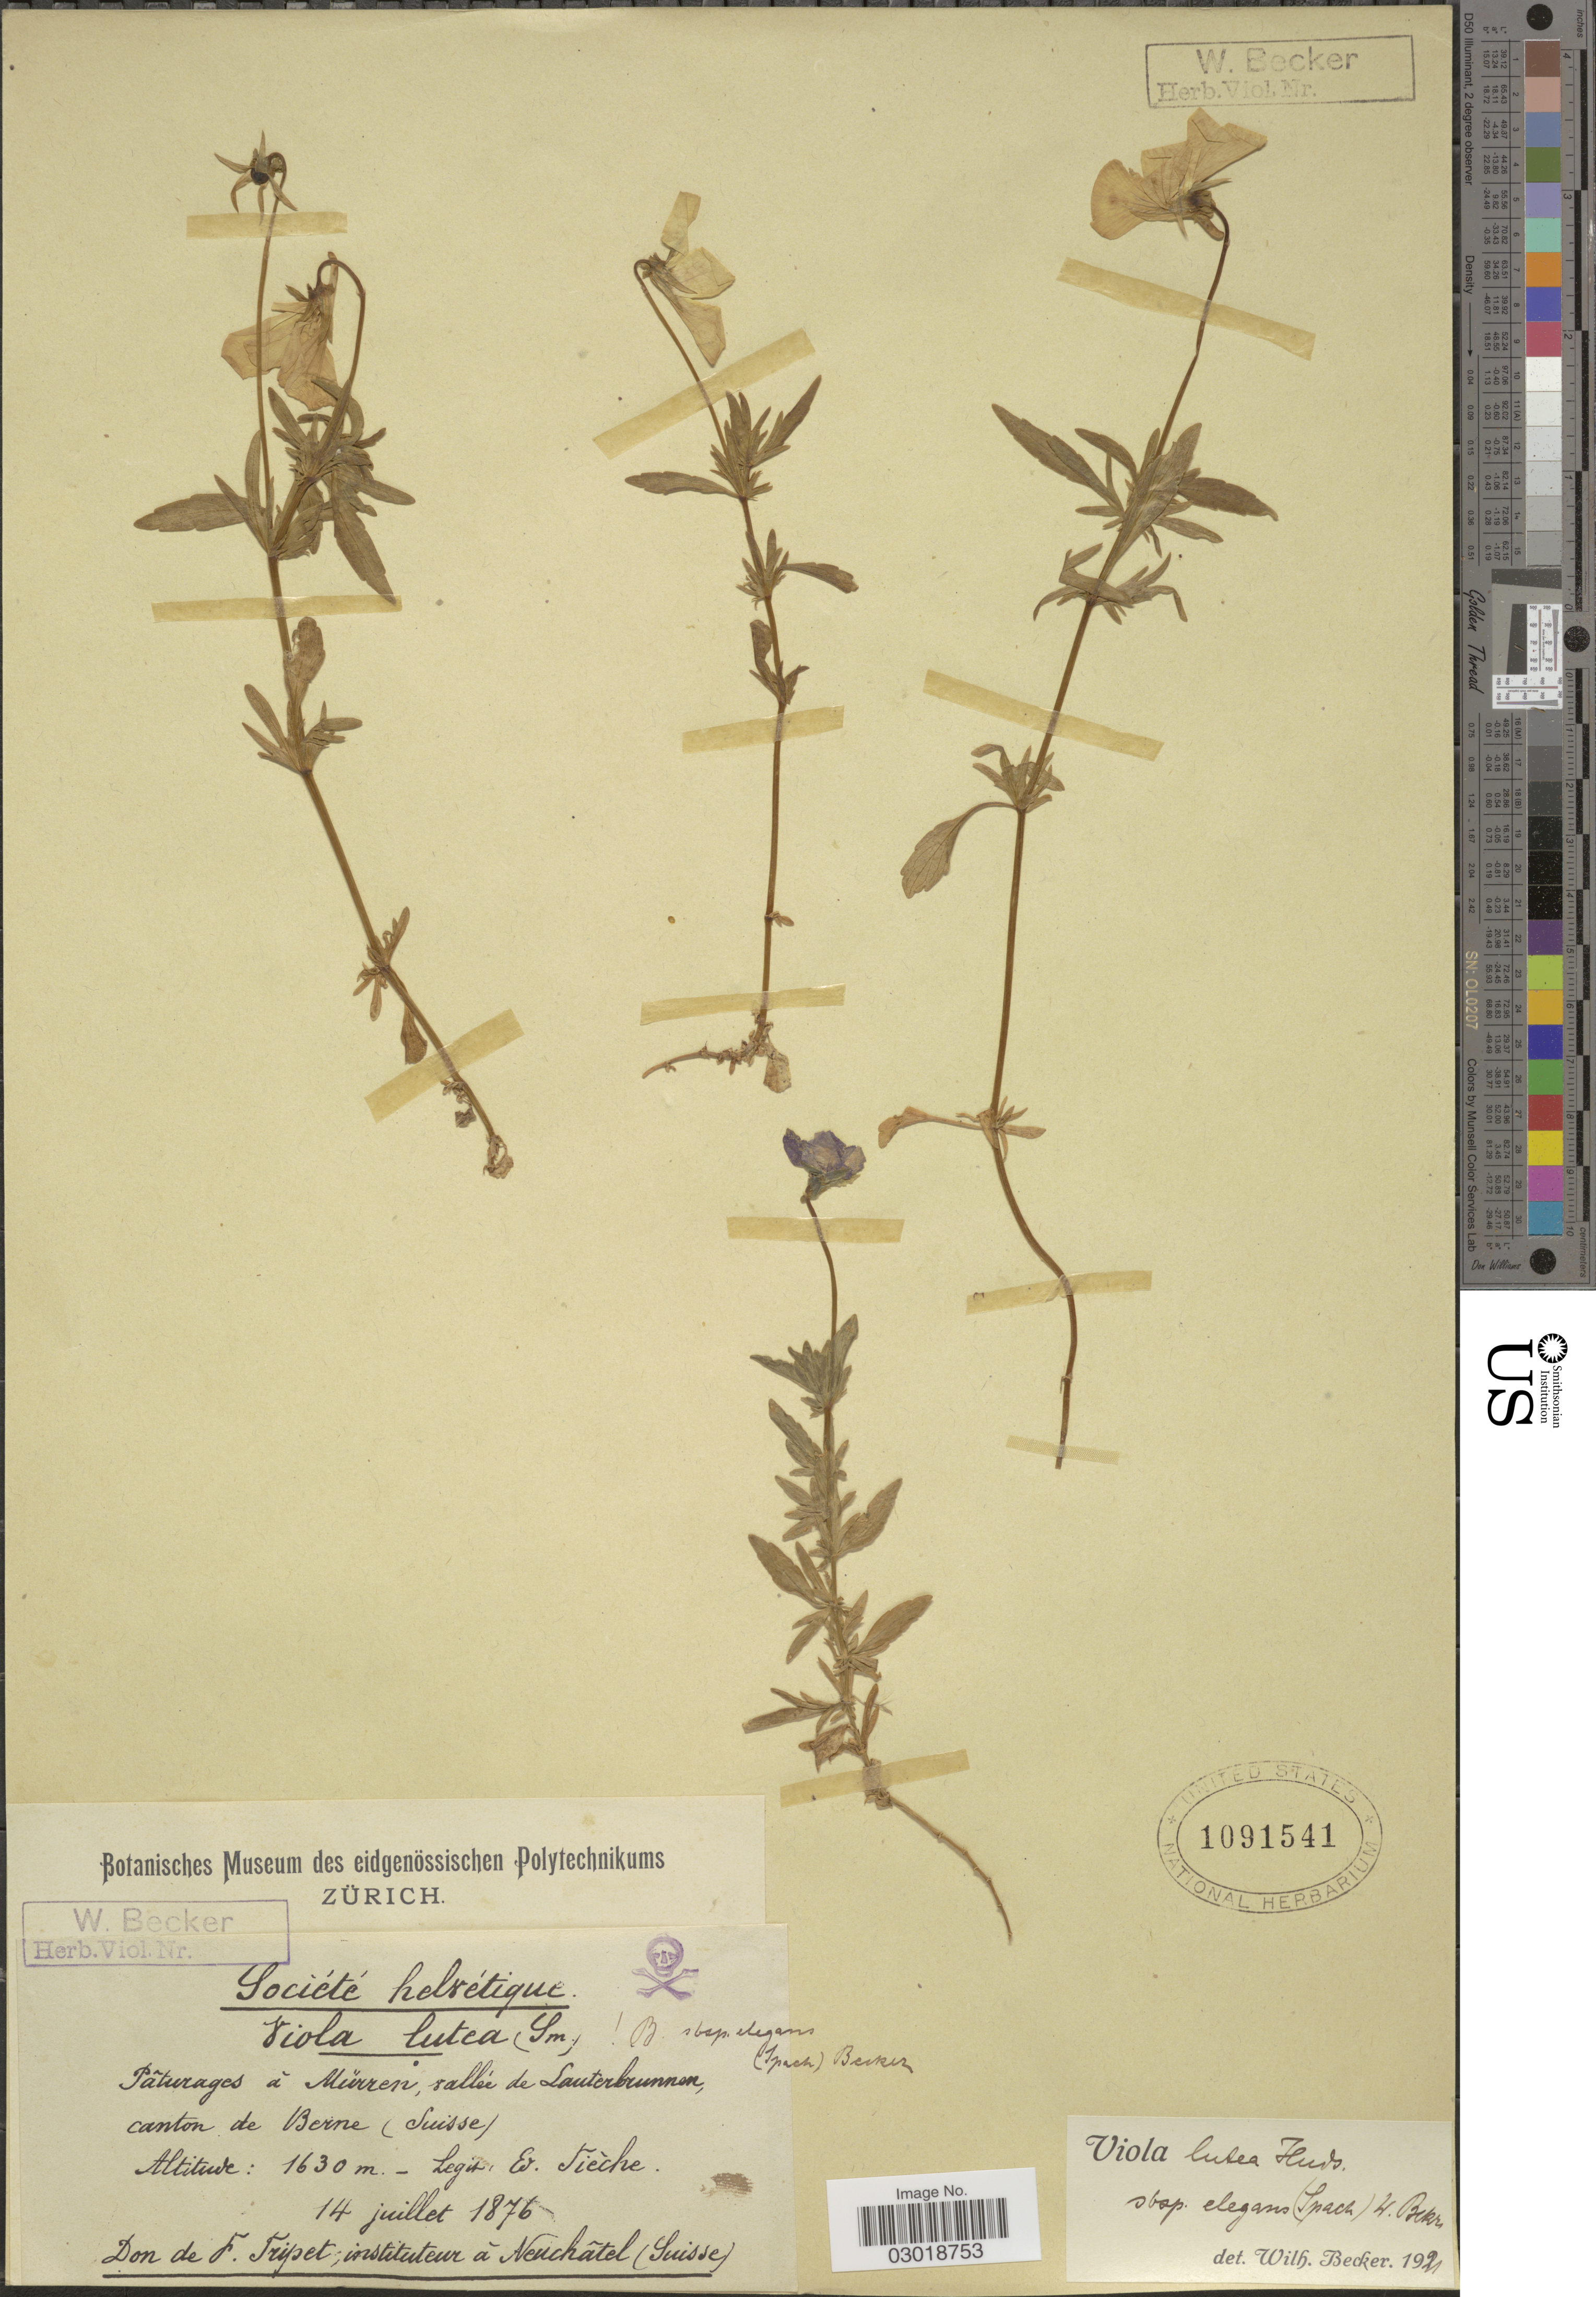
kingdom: Plantae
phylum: Tracheophyta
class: Magnoliopsida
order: Malpighiales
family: Violaceae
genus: Viola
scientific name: Viola lutea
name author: Huds.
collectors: E. Zieche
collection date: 1876-07-14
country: Switzerland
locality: Pâturages á Murren, vallée de Lauterbrunnen, canton de Berne (Suisse).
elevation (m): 1630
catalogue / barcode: US 1091541